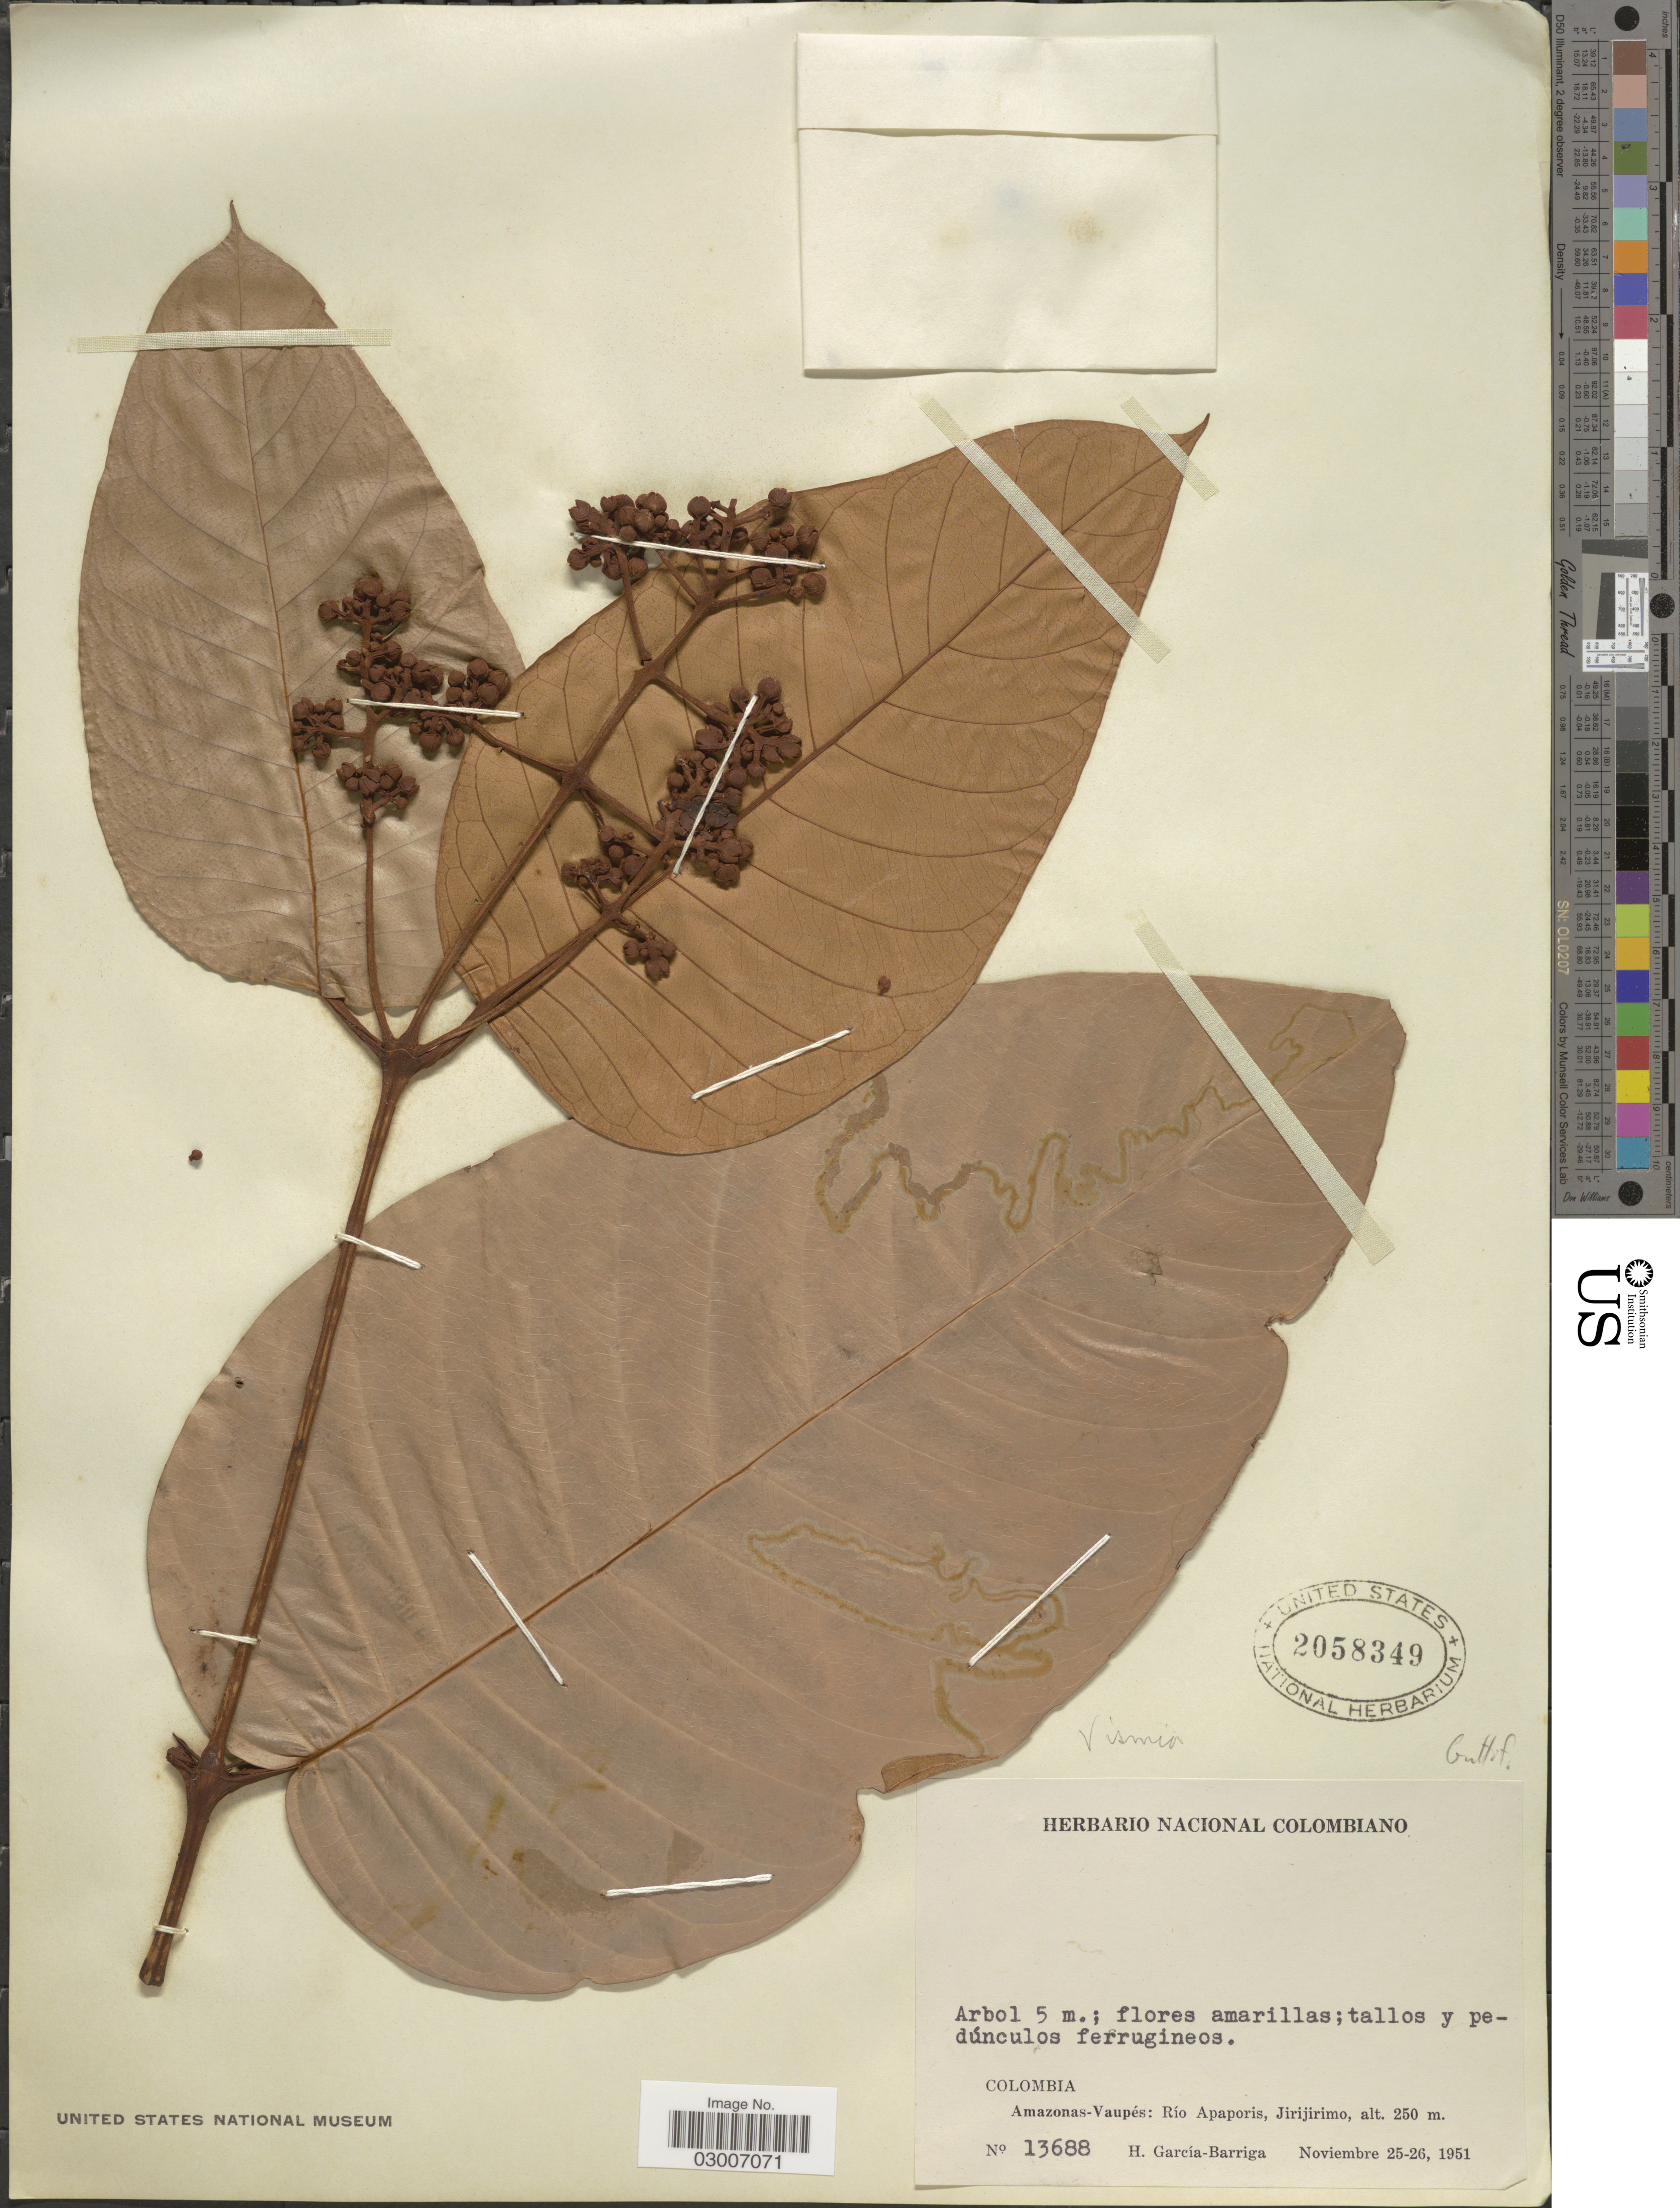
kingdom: Plantae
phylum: Tracheophyta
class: Magnoliopsida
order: Malpighiales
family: Hypericaceae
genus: Vismia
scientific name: Vismia sp.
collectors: H. García Barriga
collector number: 13688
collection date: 1951-11-25/1951-11-26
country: Colombia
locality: Amazonas-Vaupés: Río Apaporis, Jirijirimo.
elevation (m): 250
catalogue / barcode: US 2058349